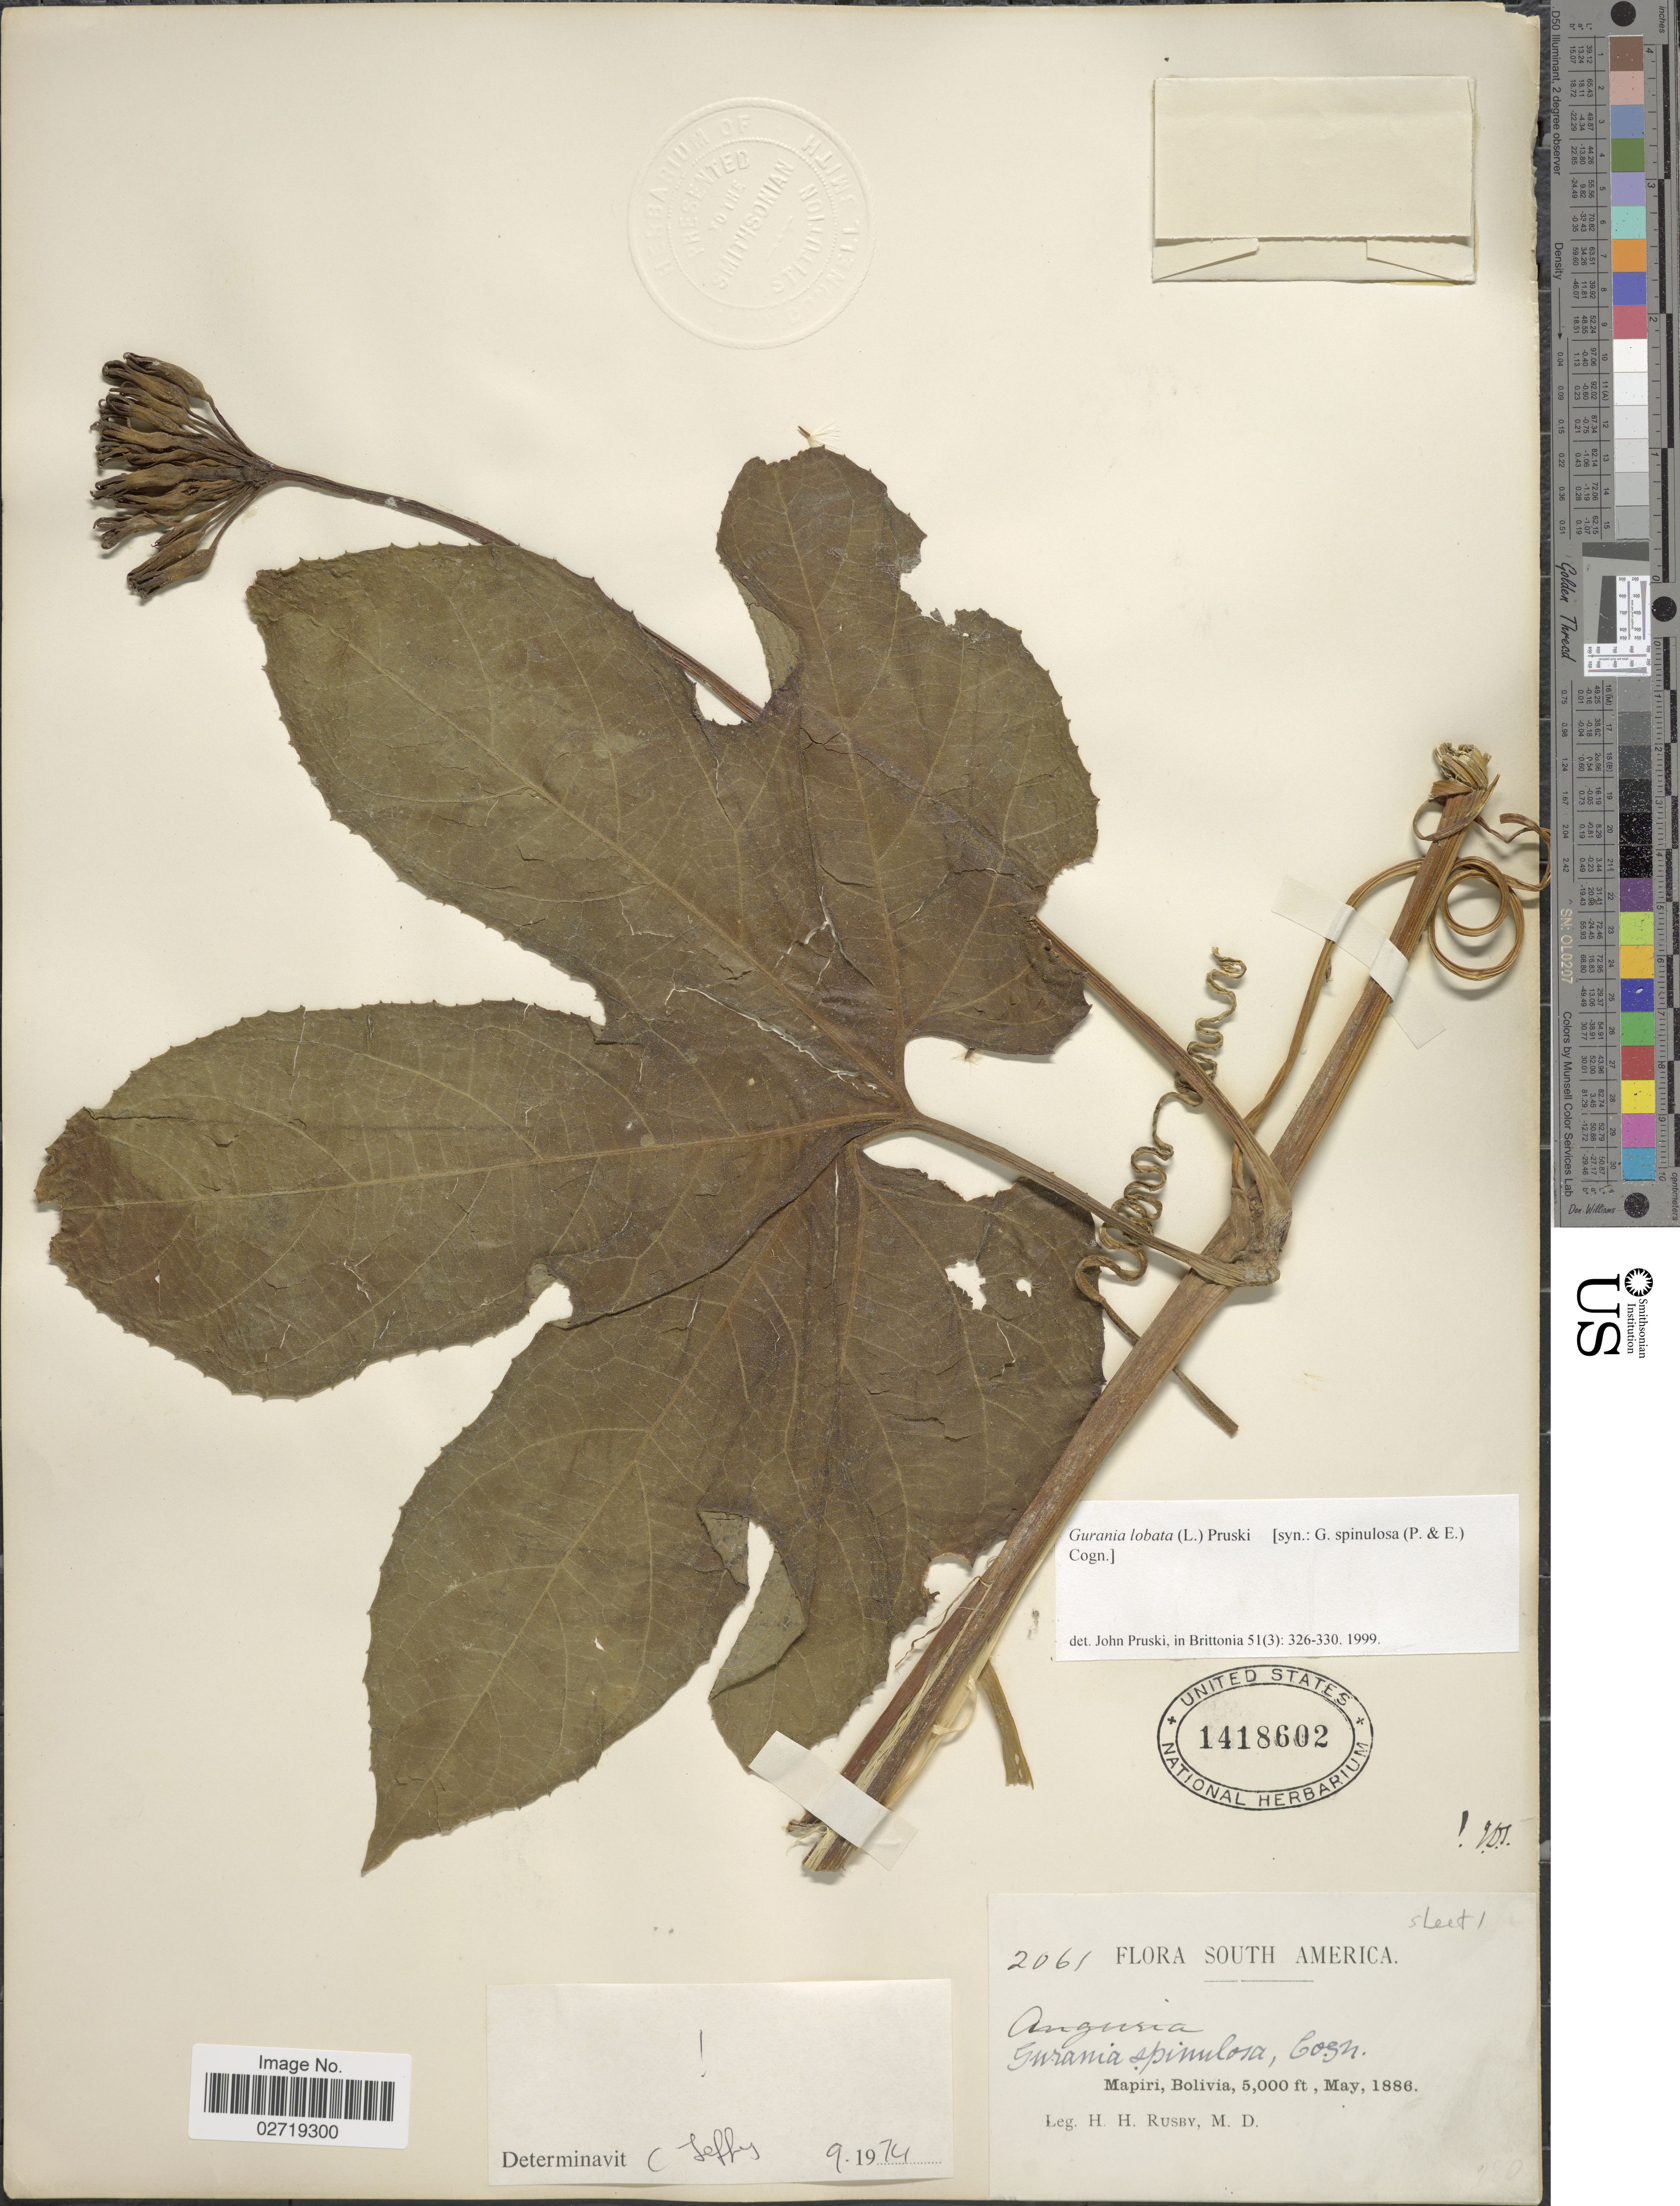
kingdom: Plantae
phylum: Tracheophyta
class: Magnoliopsida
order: Cucurbitales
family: Cucurbitaceae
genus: Gurania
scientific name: Gurania lobata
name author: (L.) Pruski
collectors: H. H. Rusby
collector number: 2061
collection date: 1886-05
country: Bolivia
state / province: La Páz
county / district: Larecaja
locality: Mapiri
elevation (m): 1524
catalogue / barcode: US 1418602